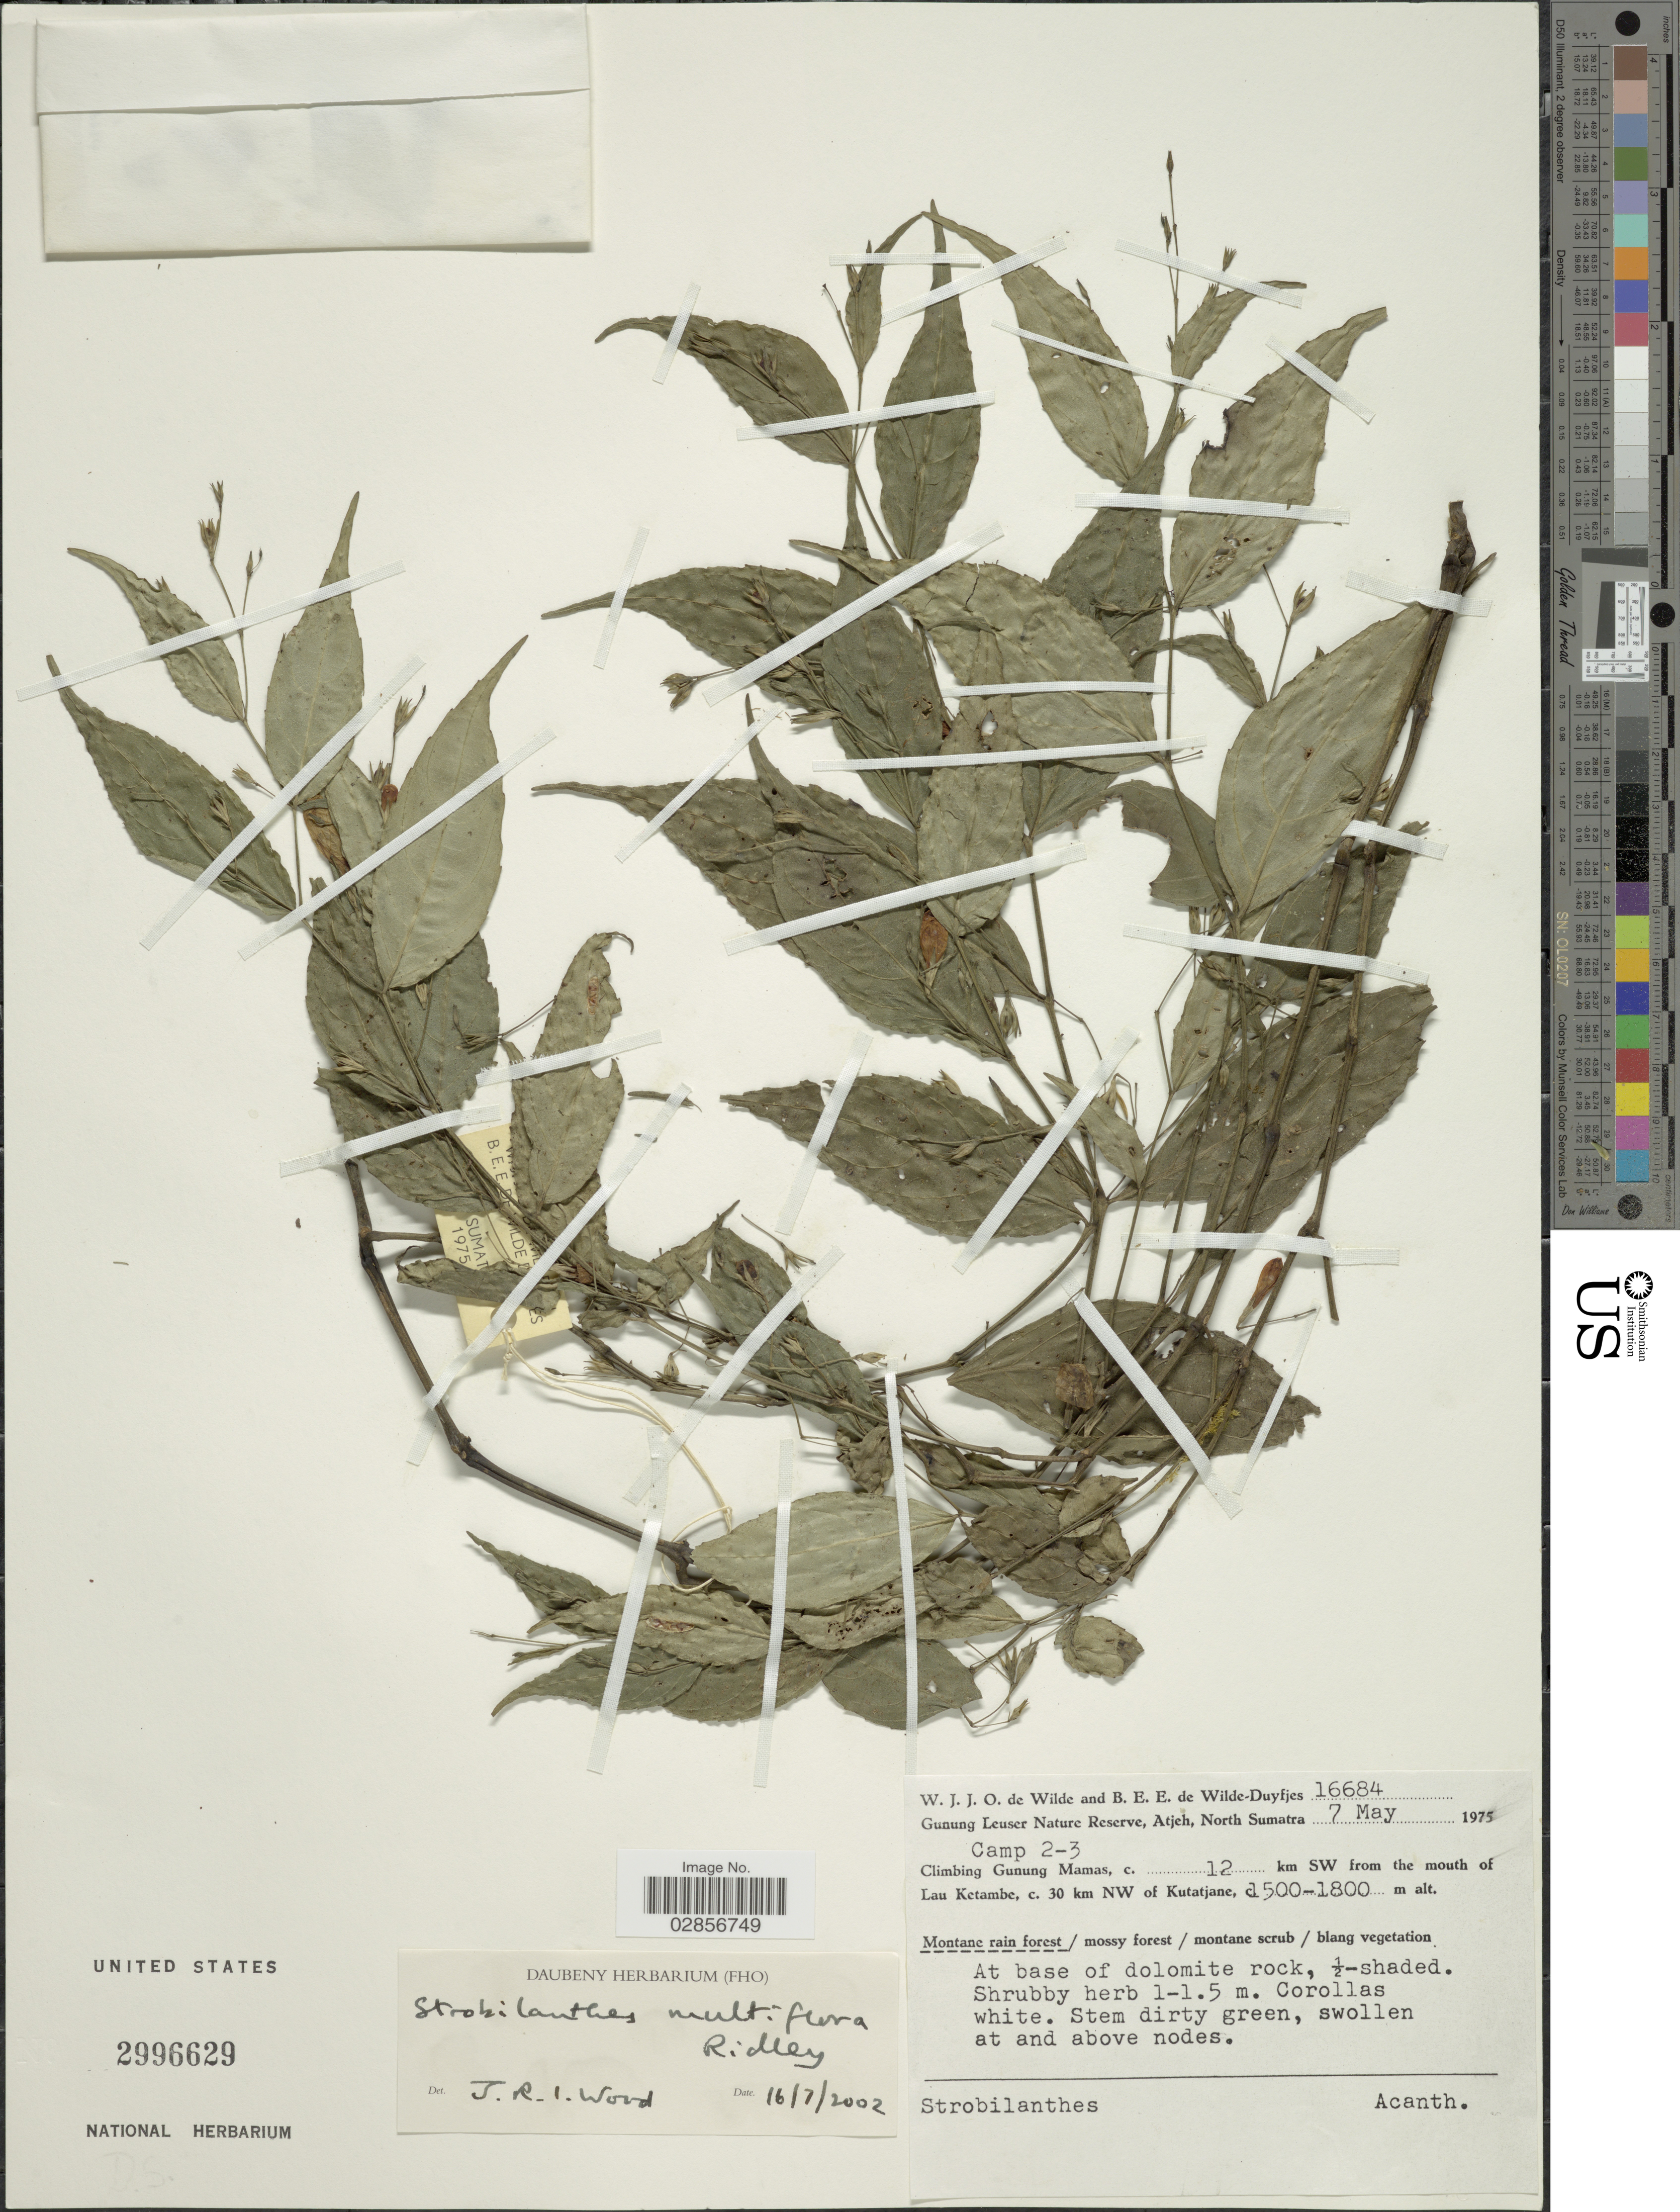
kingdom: Plantae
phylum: Tracheophyta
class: Magnoliopsida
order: Lamiales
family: Acanthaceae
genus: Strobilanthes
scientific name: Strobilanthes multiflora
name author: Ridl.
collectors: W. J. de Wilde & B. E. de Wilde-Duyfjes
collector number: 16684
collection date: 1975-05-07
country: Indonesia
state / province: Sumatra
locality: Gunung Leuser Nature Reserve, Atjeh, North Sumatra. Camp 2-3. Climbing Gunung Manas, c. 12 km SW from the mouth of Lau Ketambe, c. 30 km NW of Kutatjane.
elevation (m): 1500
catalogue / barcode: US 2996629